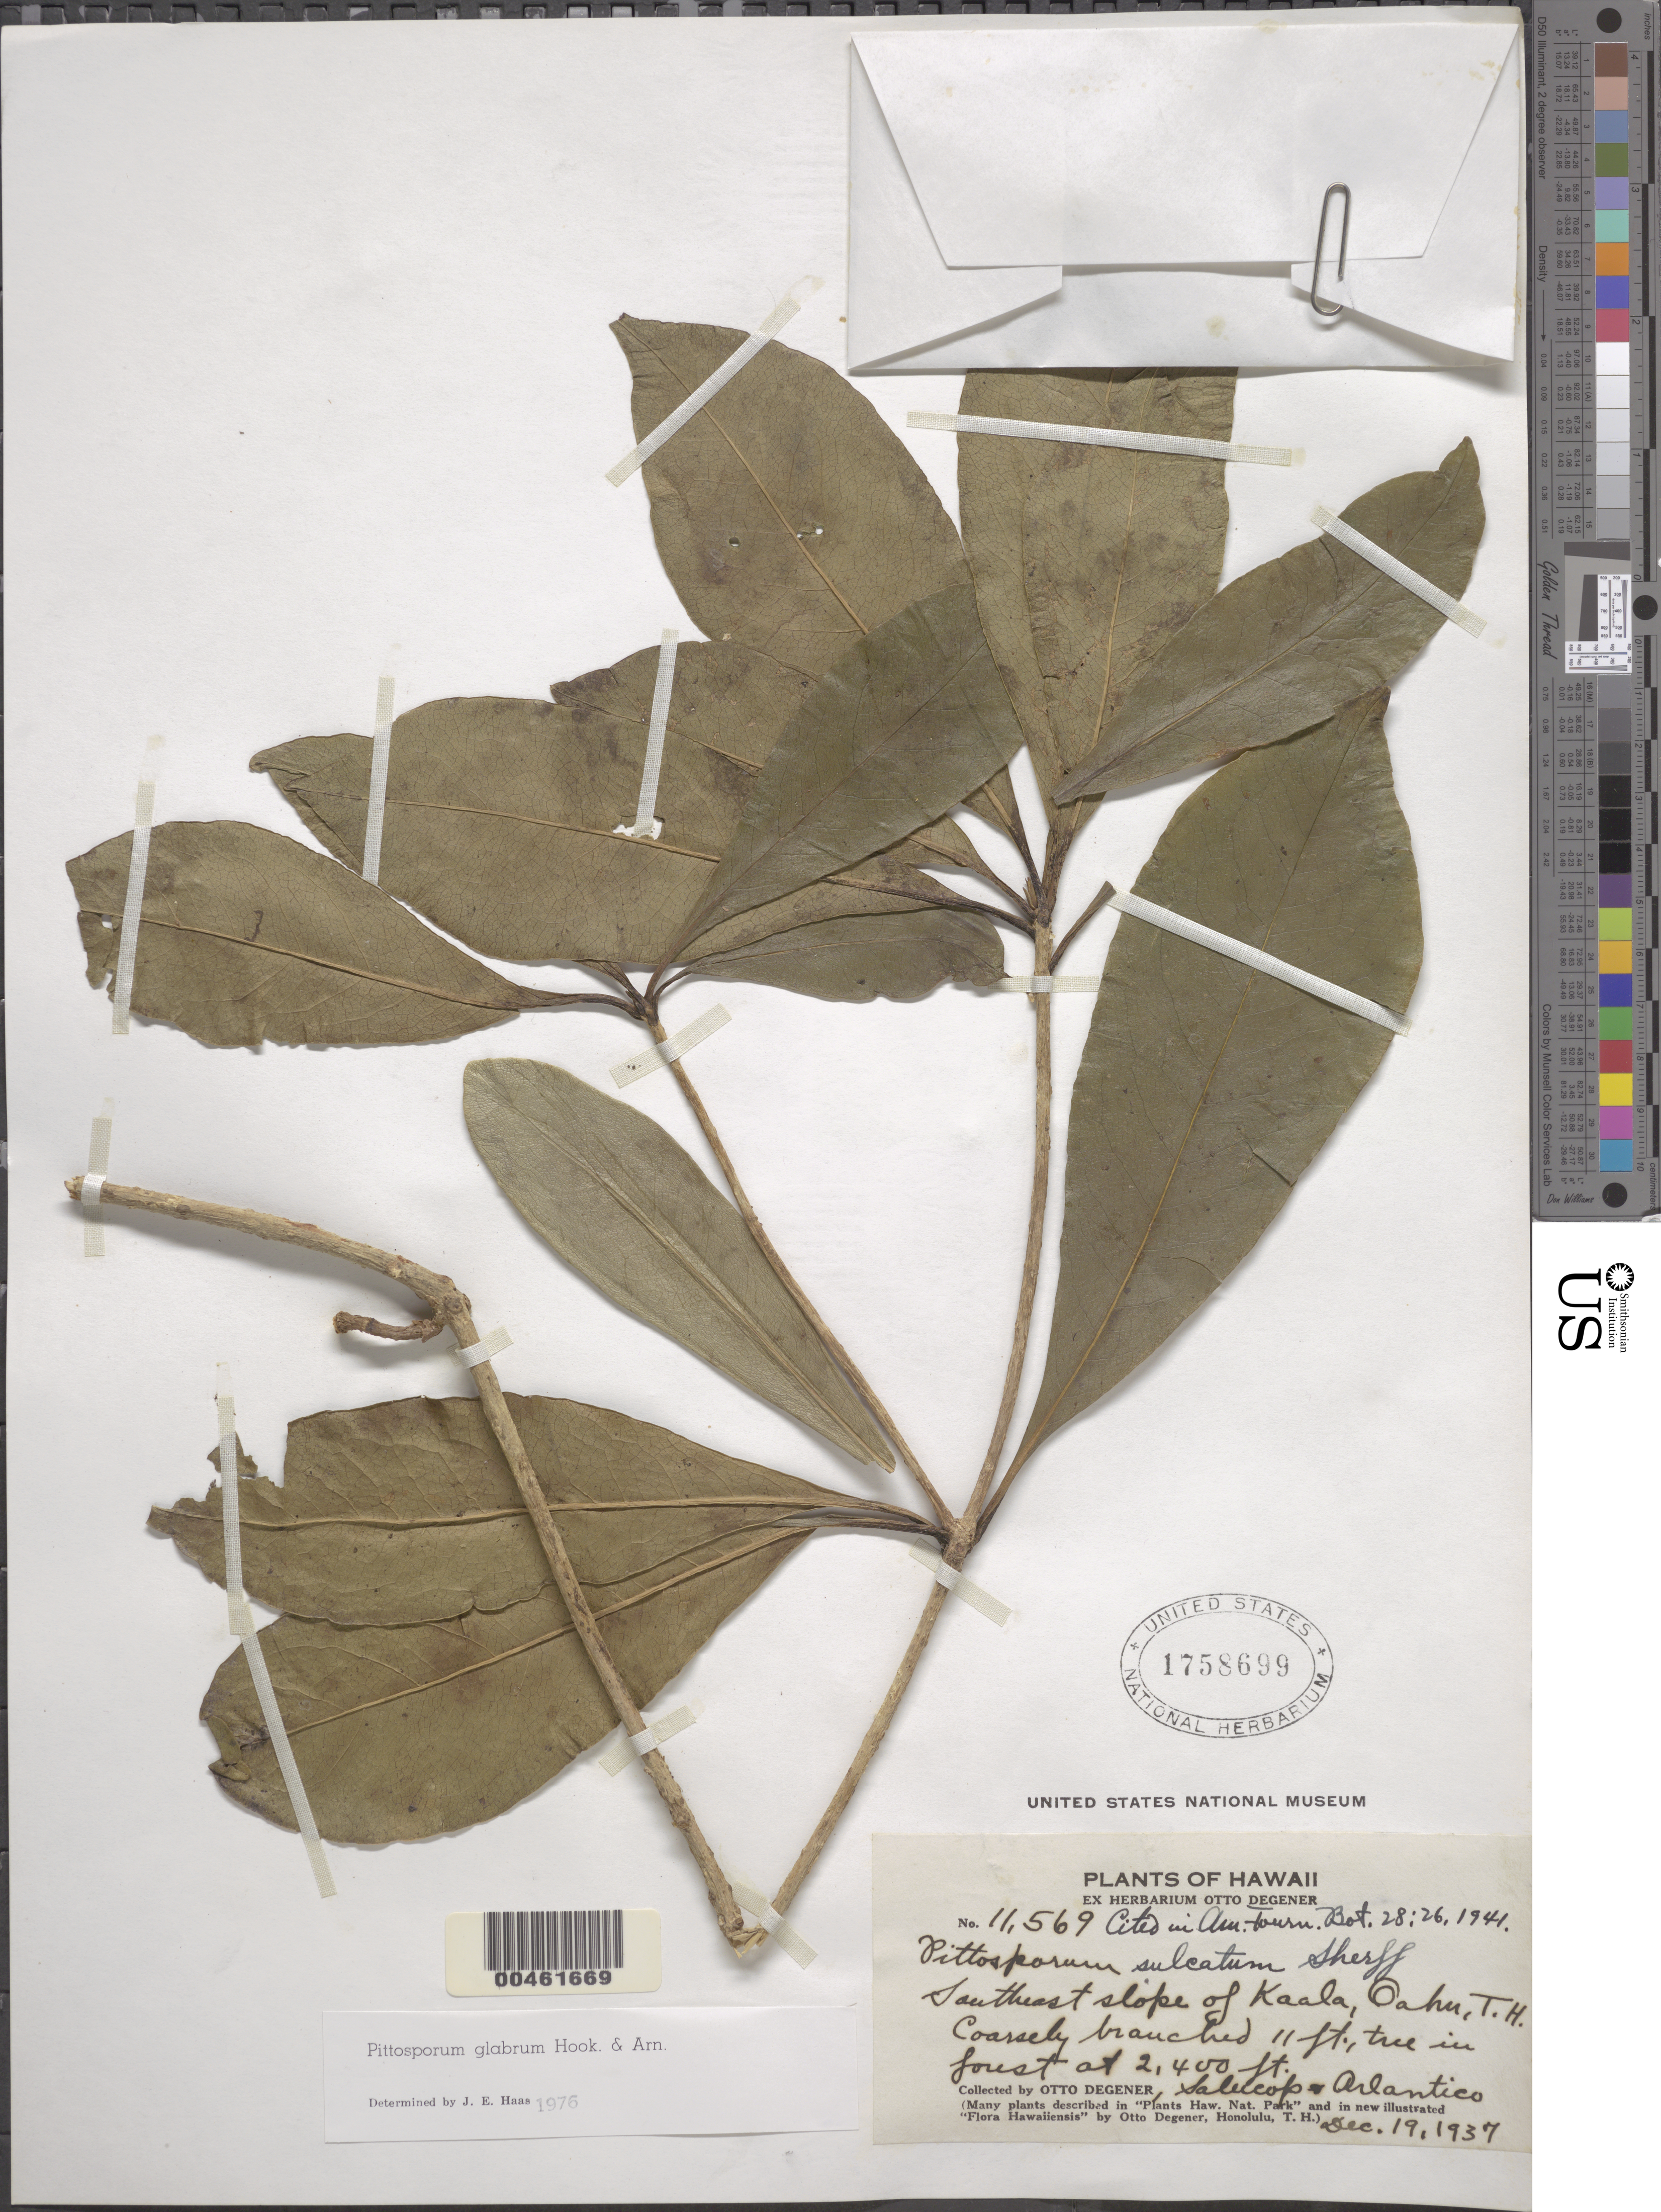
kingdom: Plantae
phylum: Tracheophyta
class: Magnoliopsida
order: Apiales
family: Pittosporaceae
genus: Pittosporum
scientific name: Pittosporum glabrum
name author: Hook. & Arn.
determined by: Haas, J. E.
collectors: O. Degener, -- Salucop & Arlantico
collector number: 11569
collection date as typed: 19 Dec 1937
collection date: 1937-12-19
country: United States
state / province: Hawaii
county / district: Honolulu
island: Oahu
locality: SE slope of Kaala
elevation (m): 732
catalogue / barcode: US 1758699